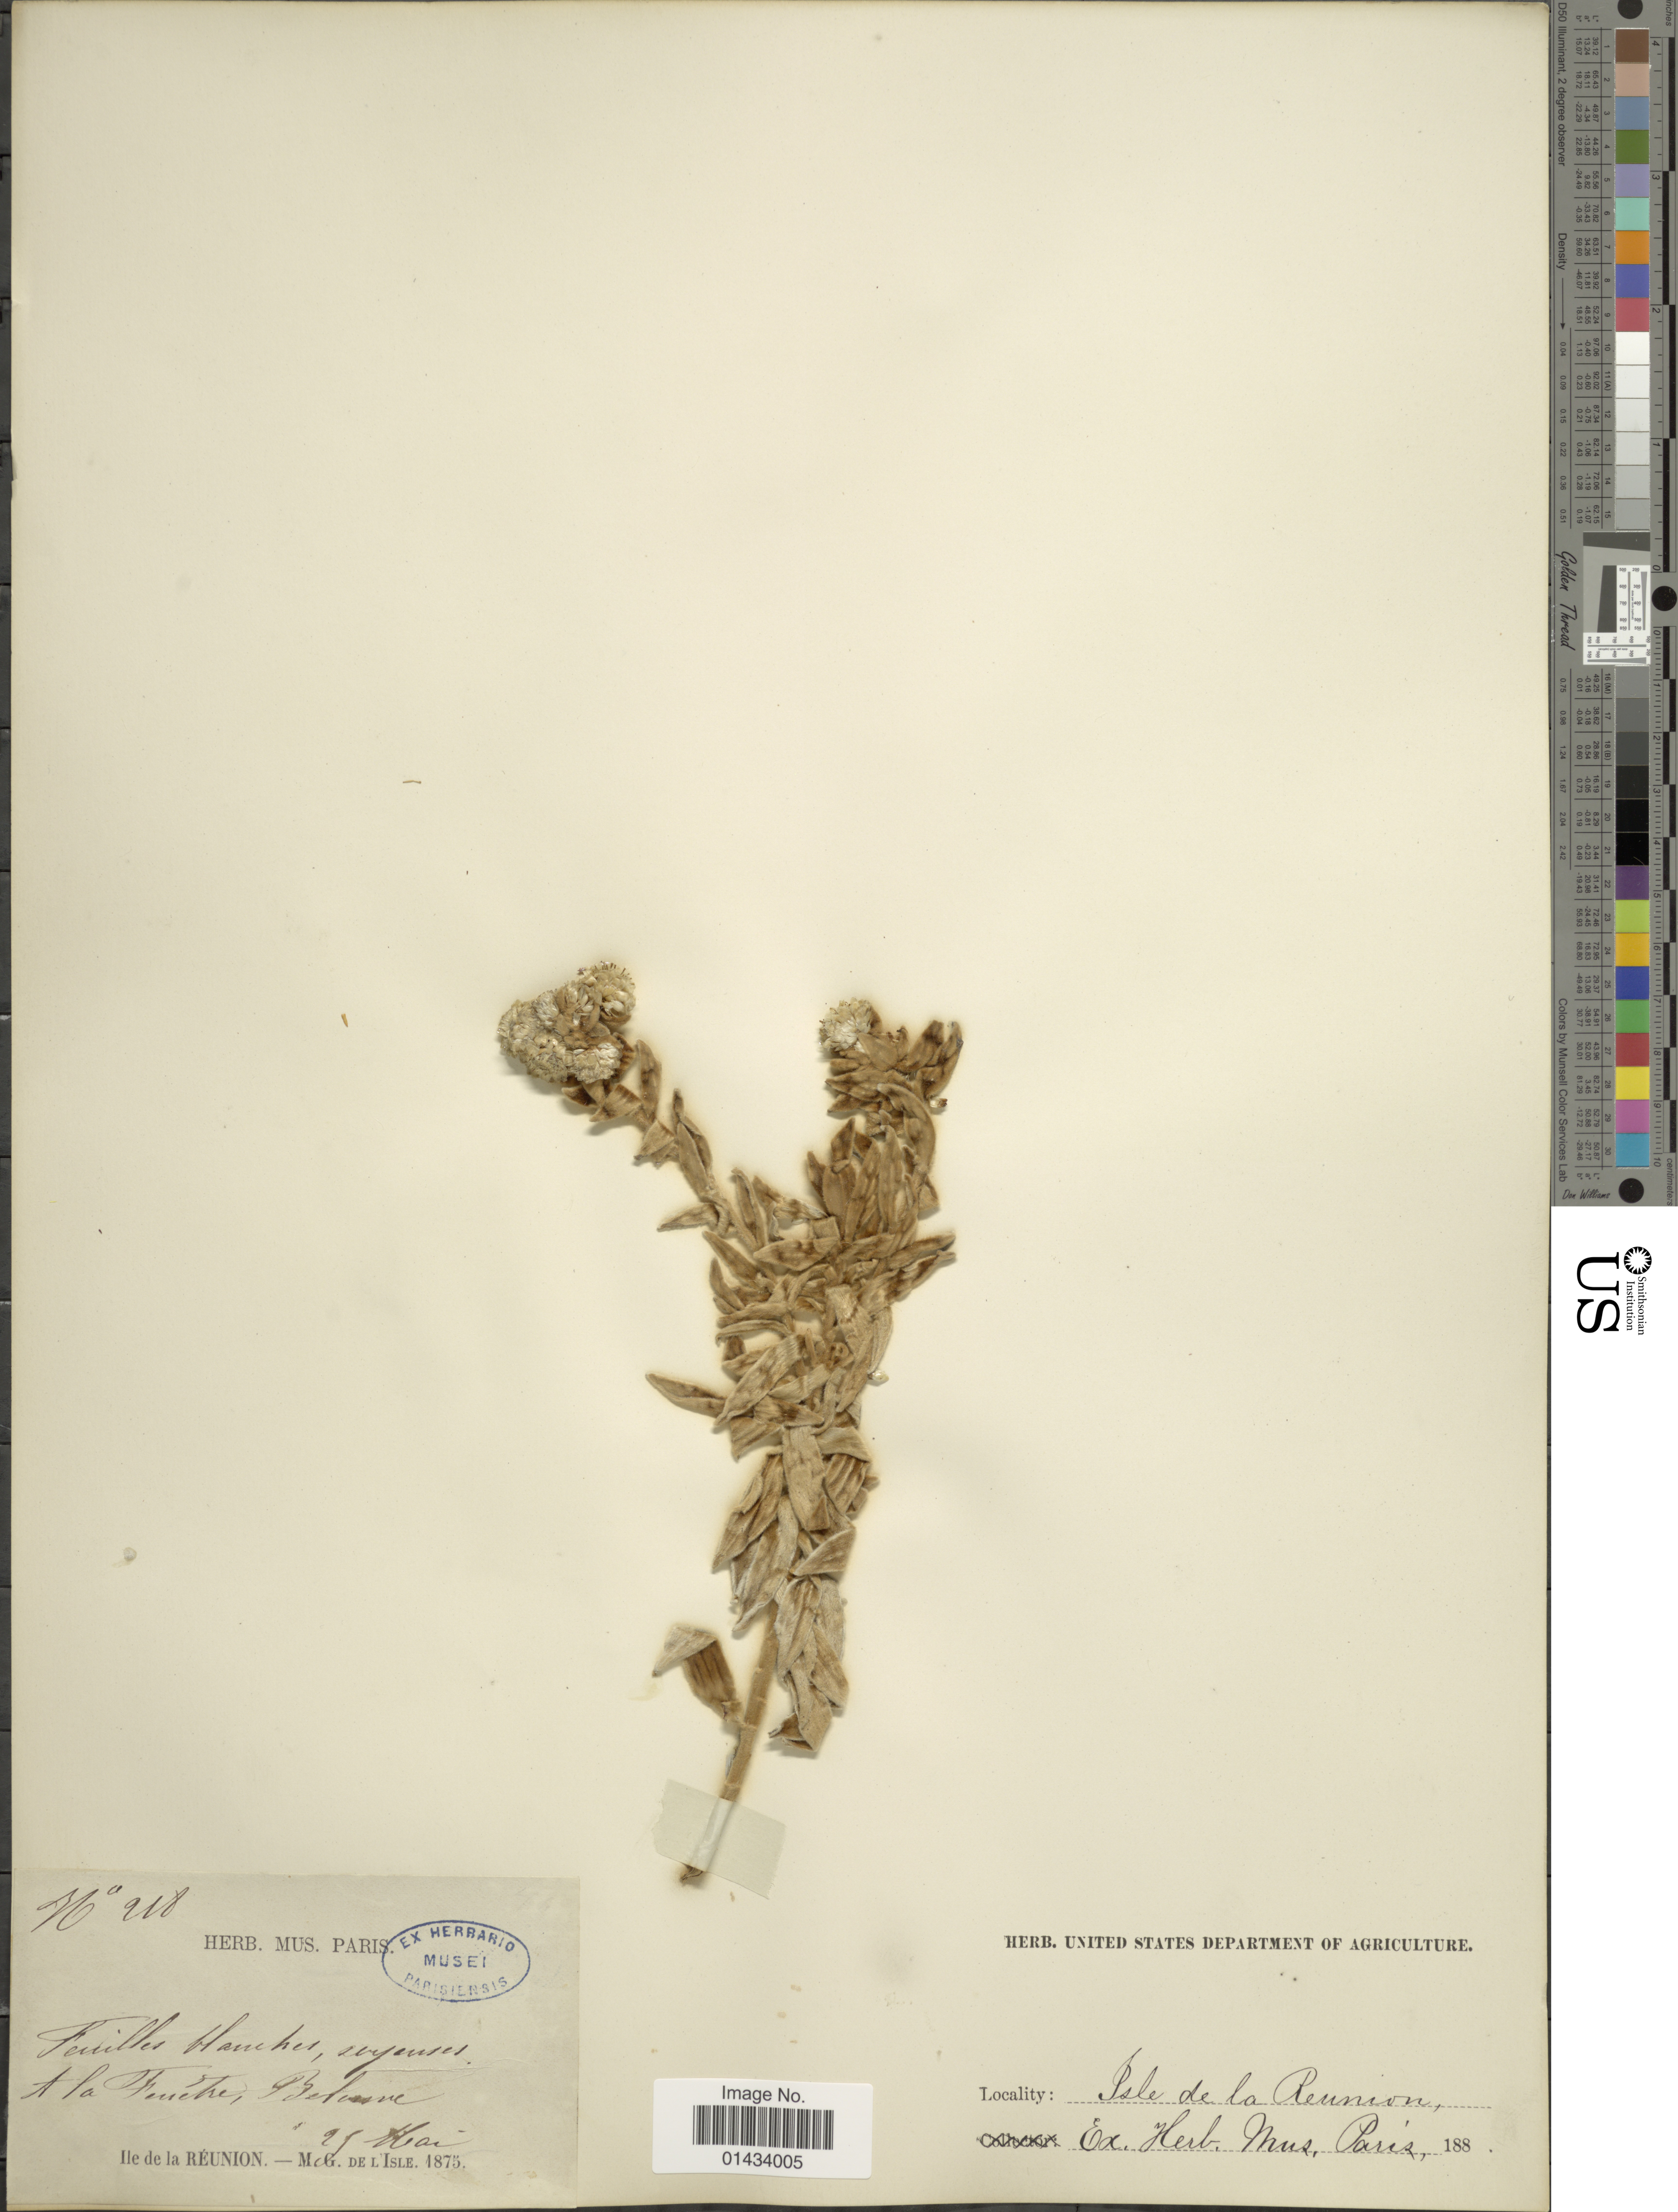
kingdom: Plantae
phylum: Tracheophyta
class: Magnoliopsida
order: Asterales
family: Asteraceae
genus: Helichrysum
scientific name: Helichrysum sp.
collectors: G. I' Isle de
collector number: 218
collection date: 1875-05-29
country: Reunion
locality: Isle de la Reunion, a la Feruche, Betame [interpreted]